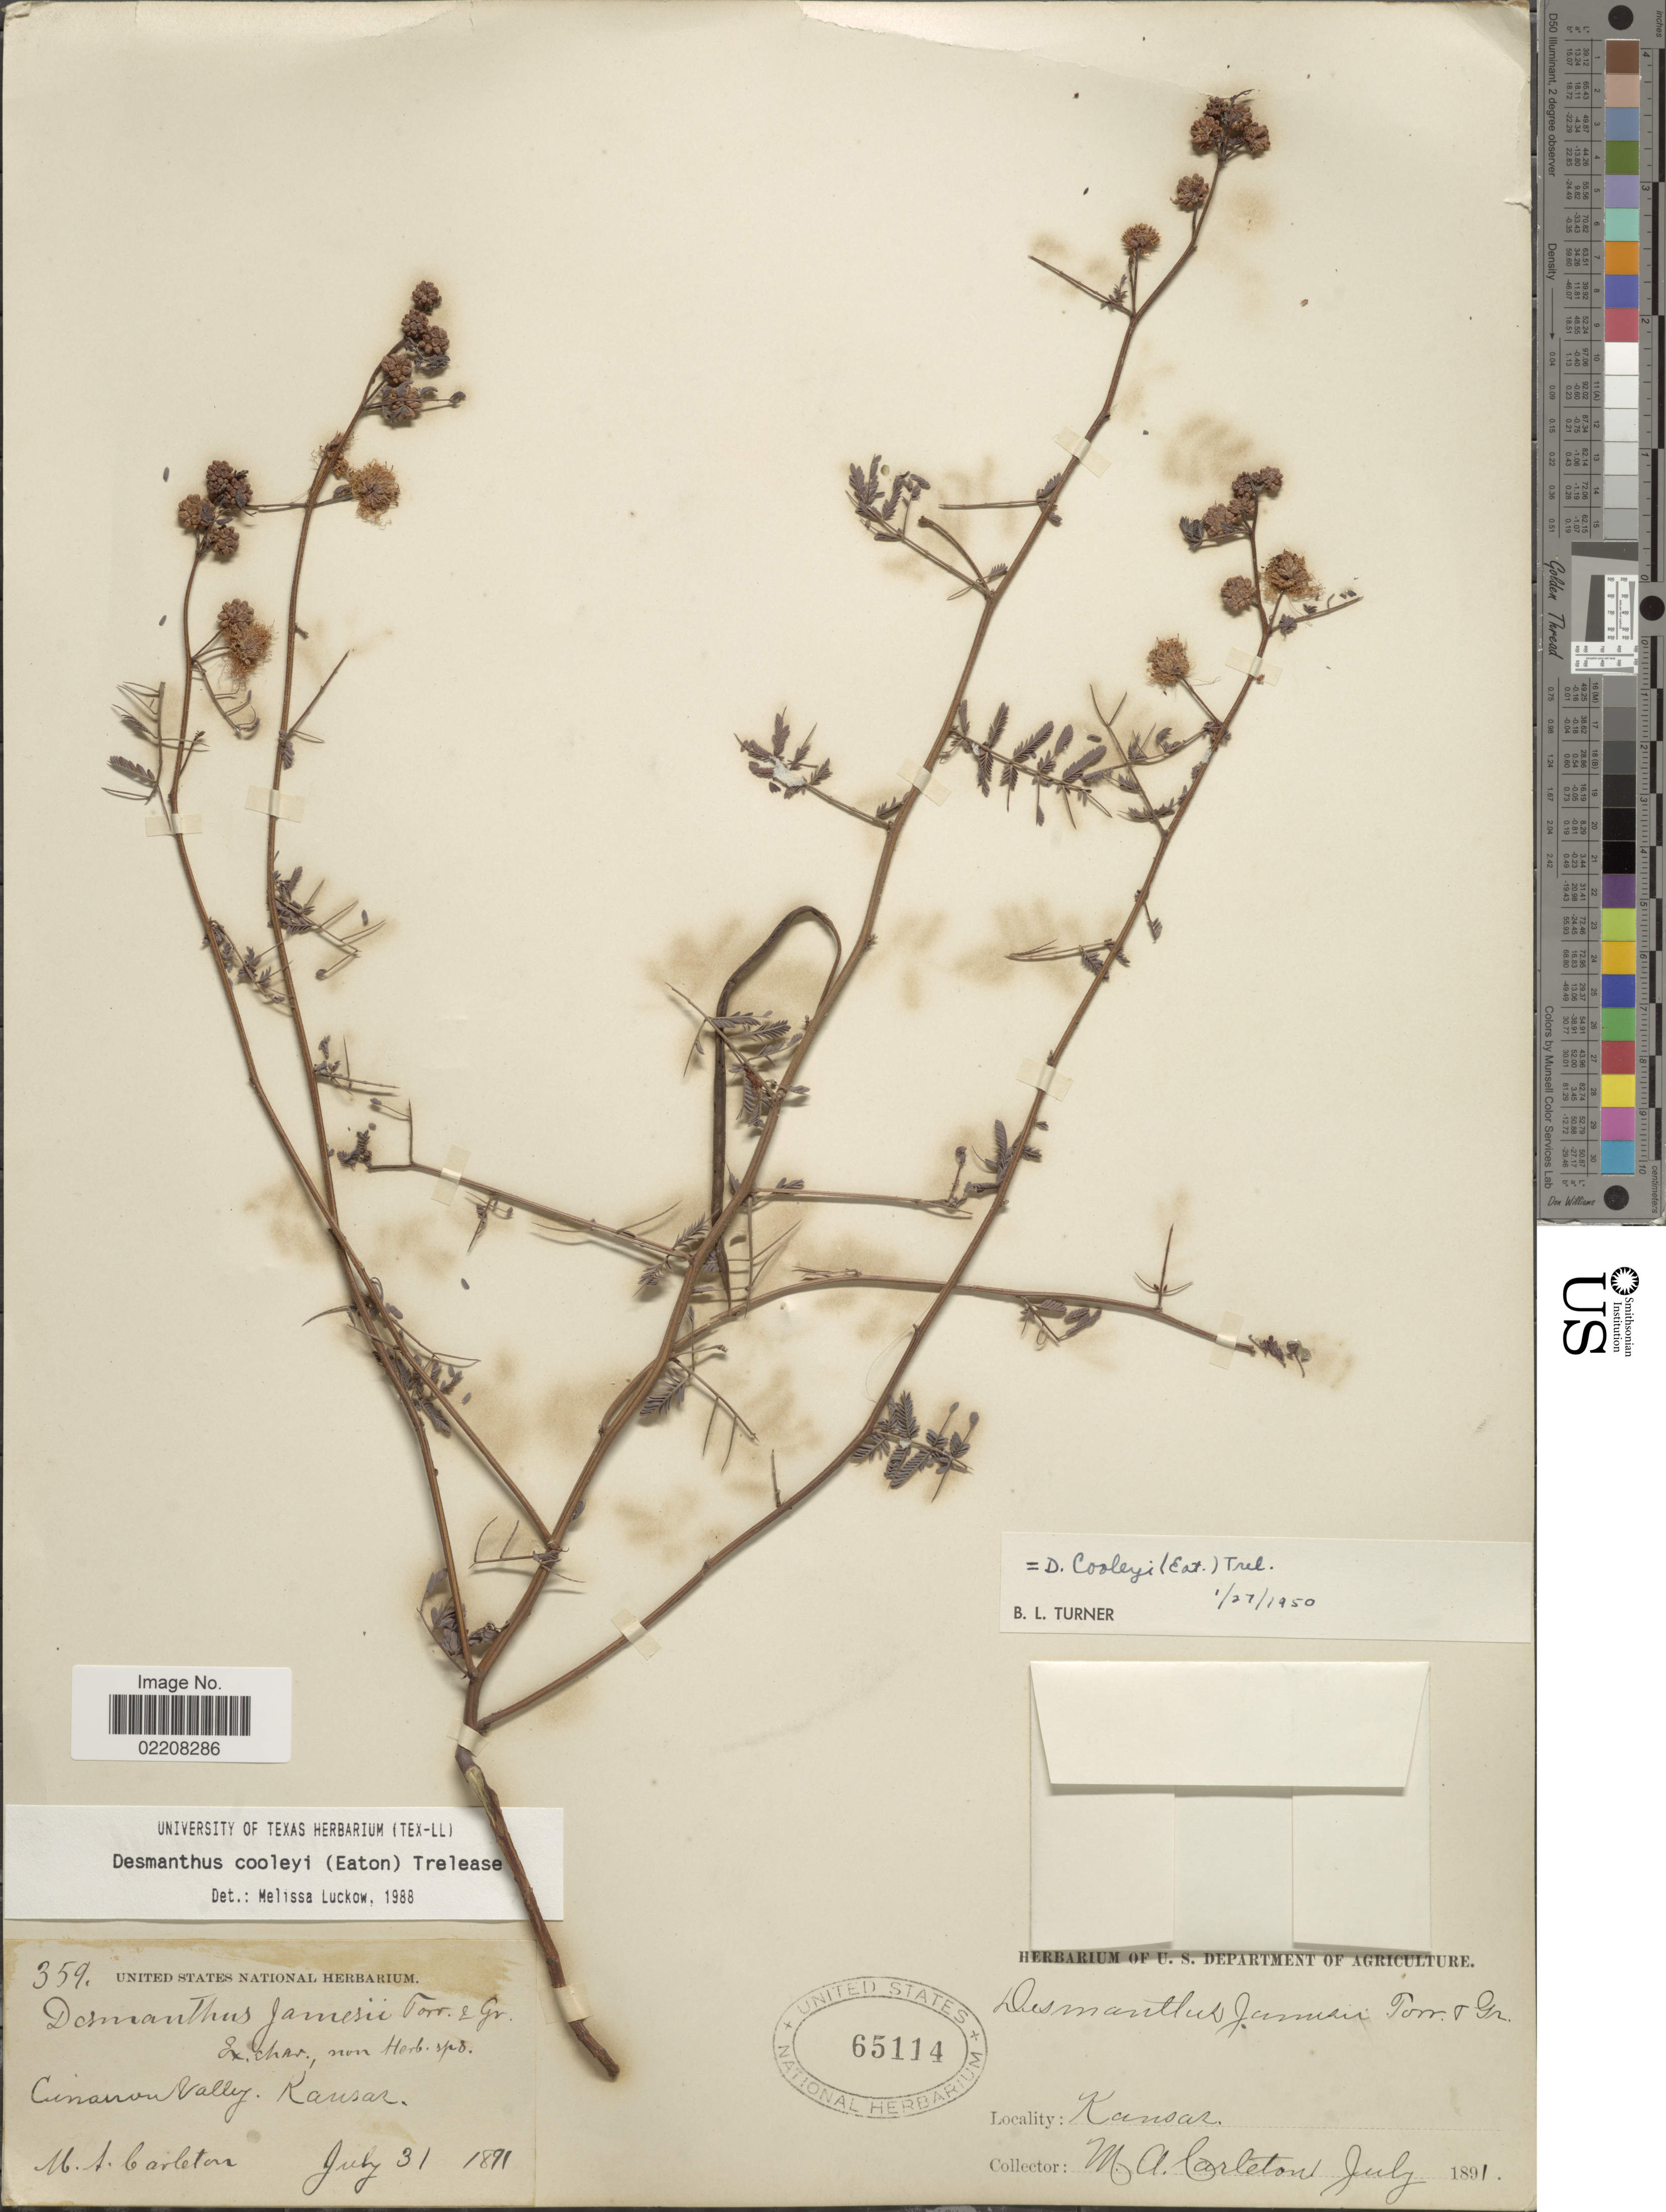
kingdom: Plantae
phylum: Tracheophyta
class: Magnoliopsida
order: Fabales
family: Fabaceae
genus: Desmanthus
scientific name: Desmanthus cooleyi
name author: (Eaton) Trel.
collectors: M. A. Carleton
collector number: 359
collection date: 1891-07-31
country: United States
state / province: Kansas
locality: Cinnamon Valley, Kansas.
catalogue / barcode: US 65114